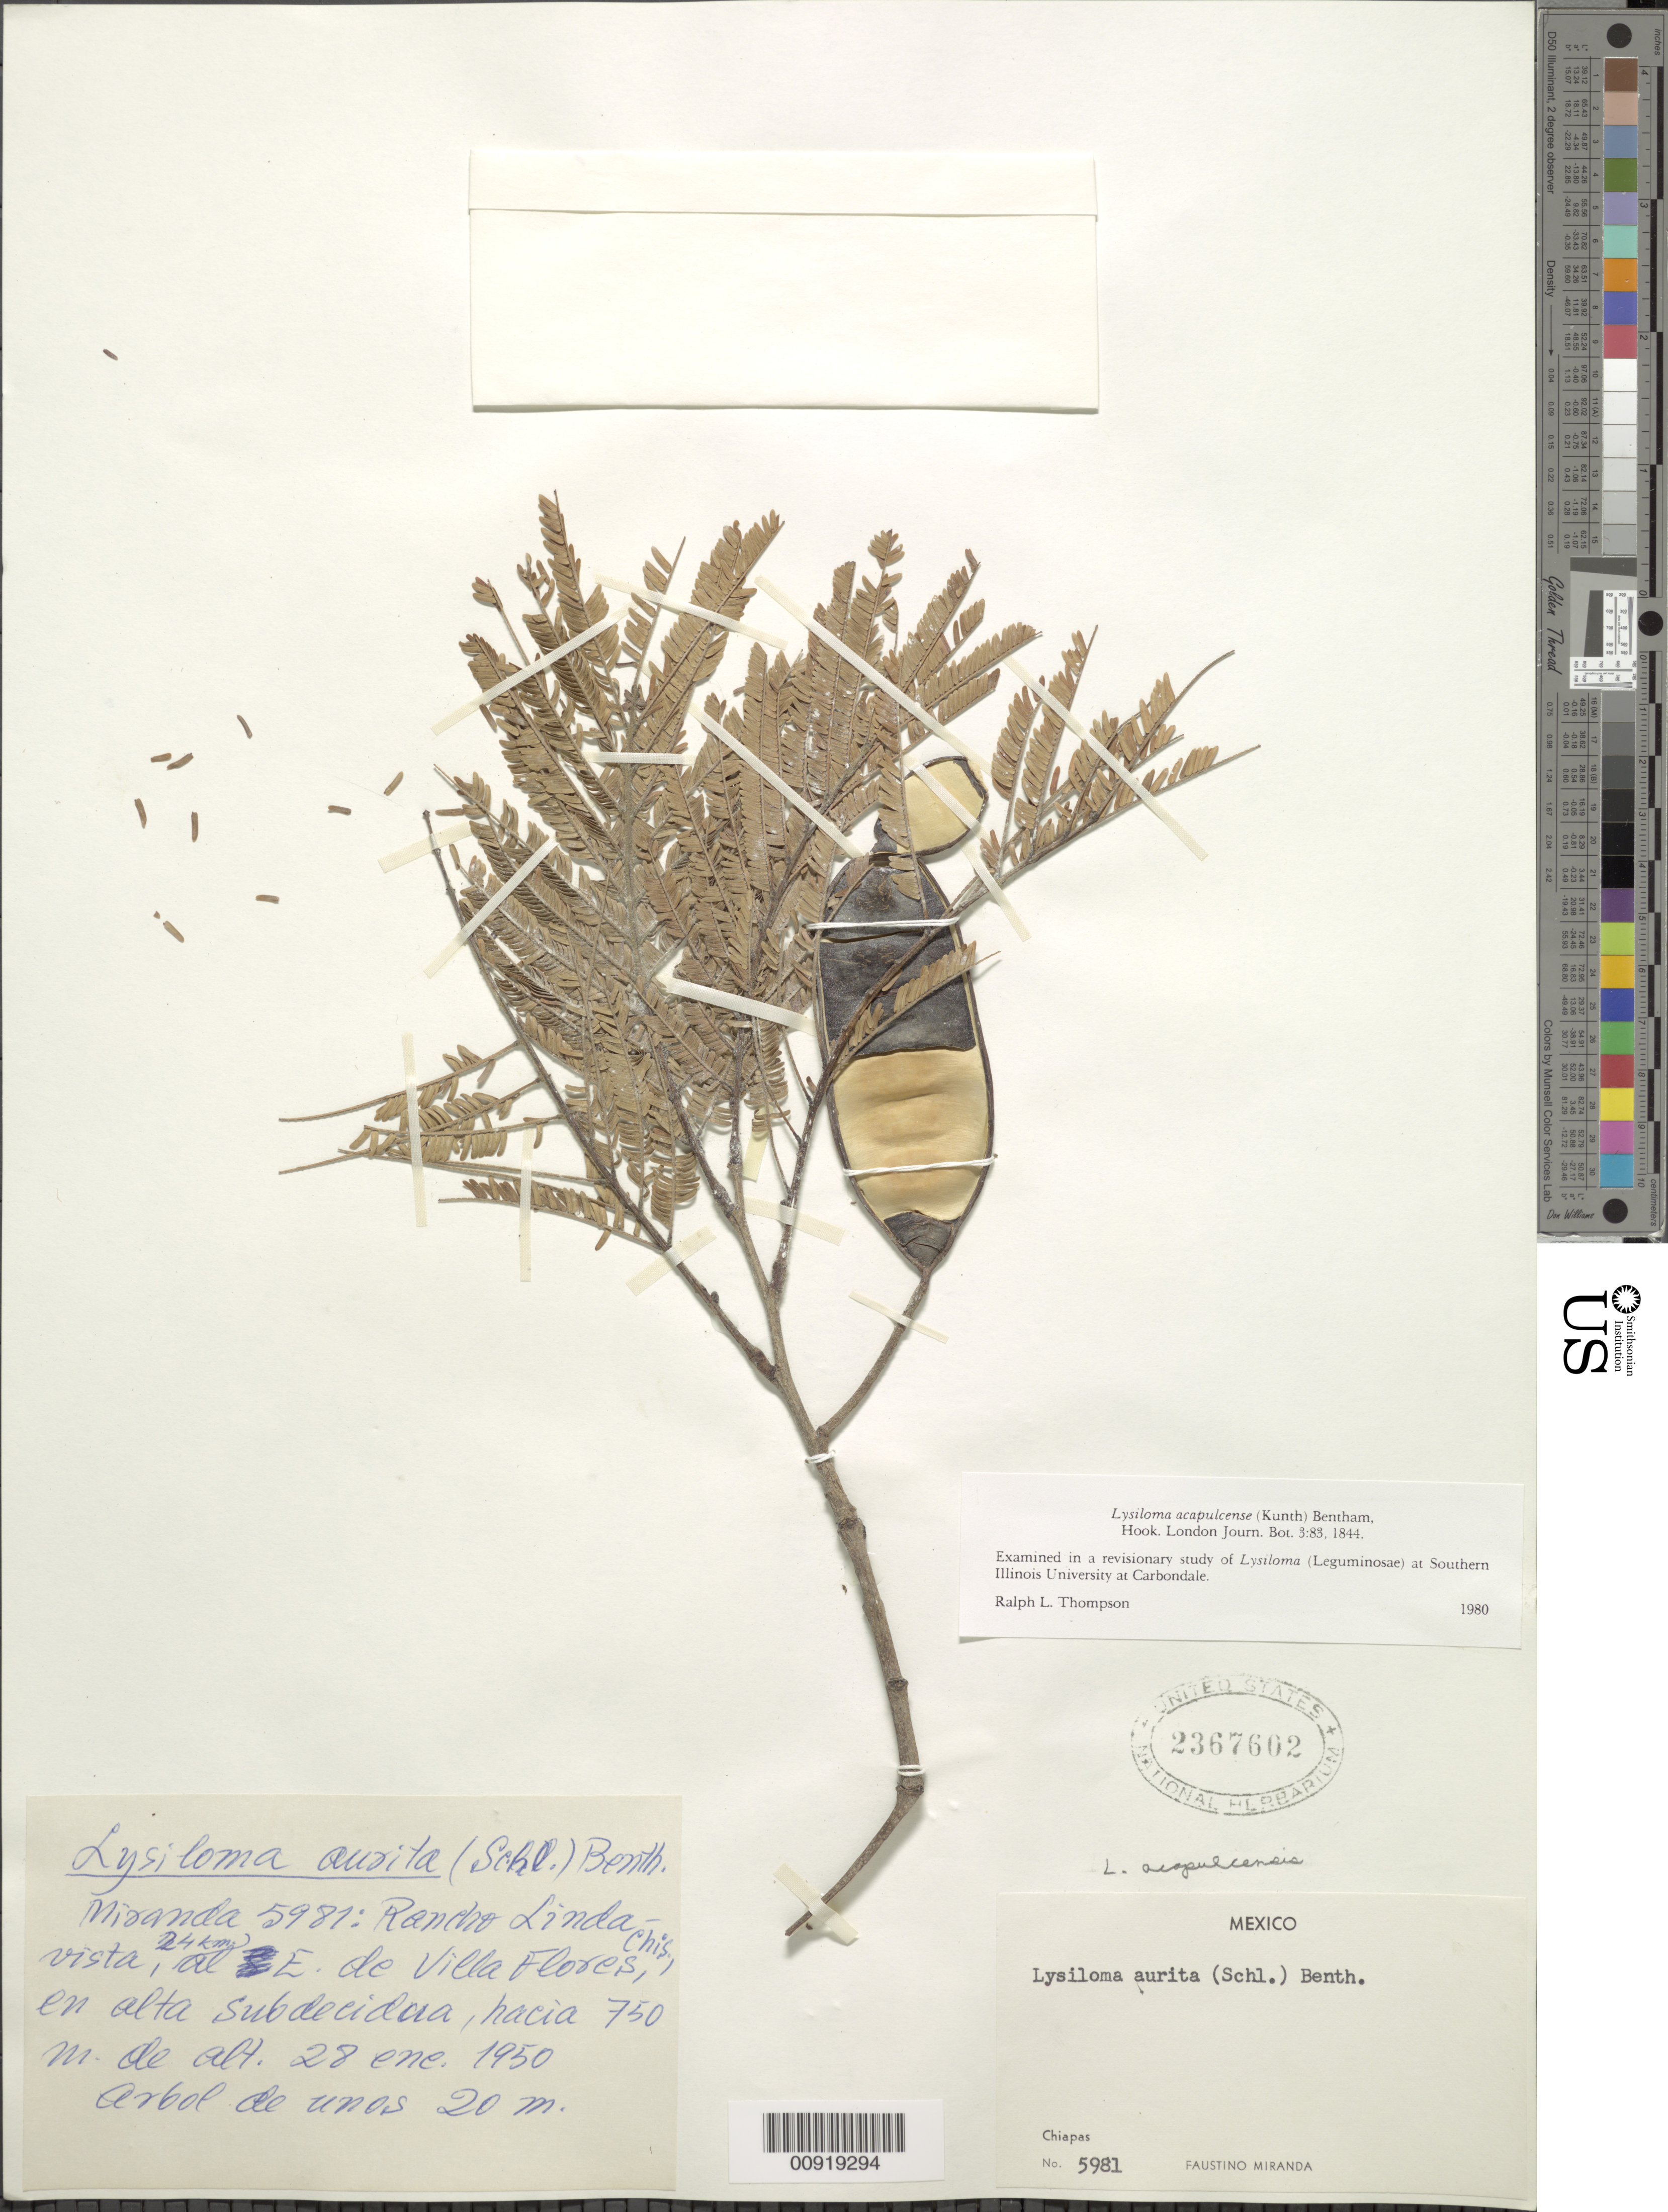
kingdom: Plantae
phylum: Tracheophyta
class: Magnoliopsida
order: Fabales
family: Fabaceae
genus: Lysiloma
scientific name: Lysiloma acapulcense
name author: (Kunth) Benth.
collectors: Miranda G., F.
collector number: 5981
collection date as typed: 28 Jan 1950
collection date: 1950-01-28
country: Mexico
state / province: Chiapas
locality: Rancho Lindavista, 24 km. al E de Villa Flores, Chiapas.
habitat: En _ [sic] alta subdecidua.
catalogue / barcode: US 2367602